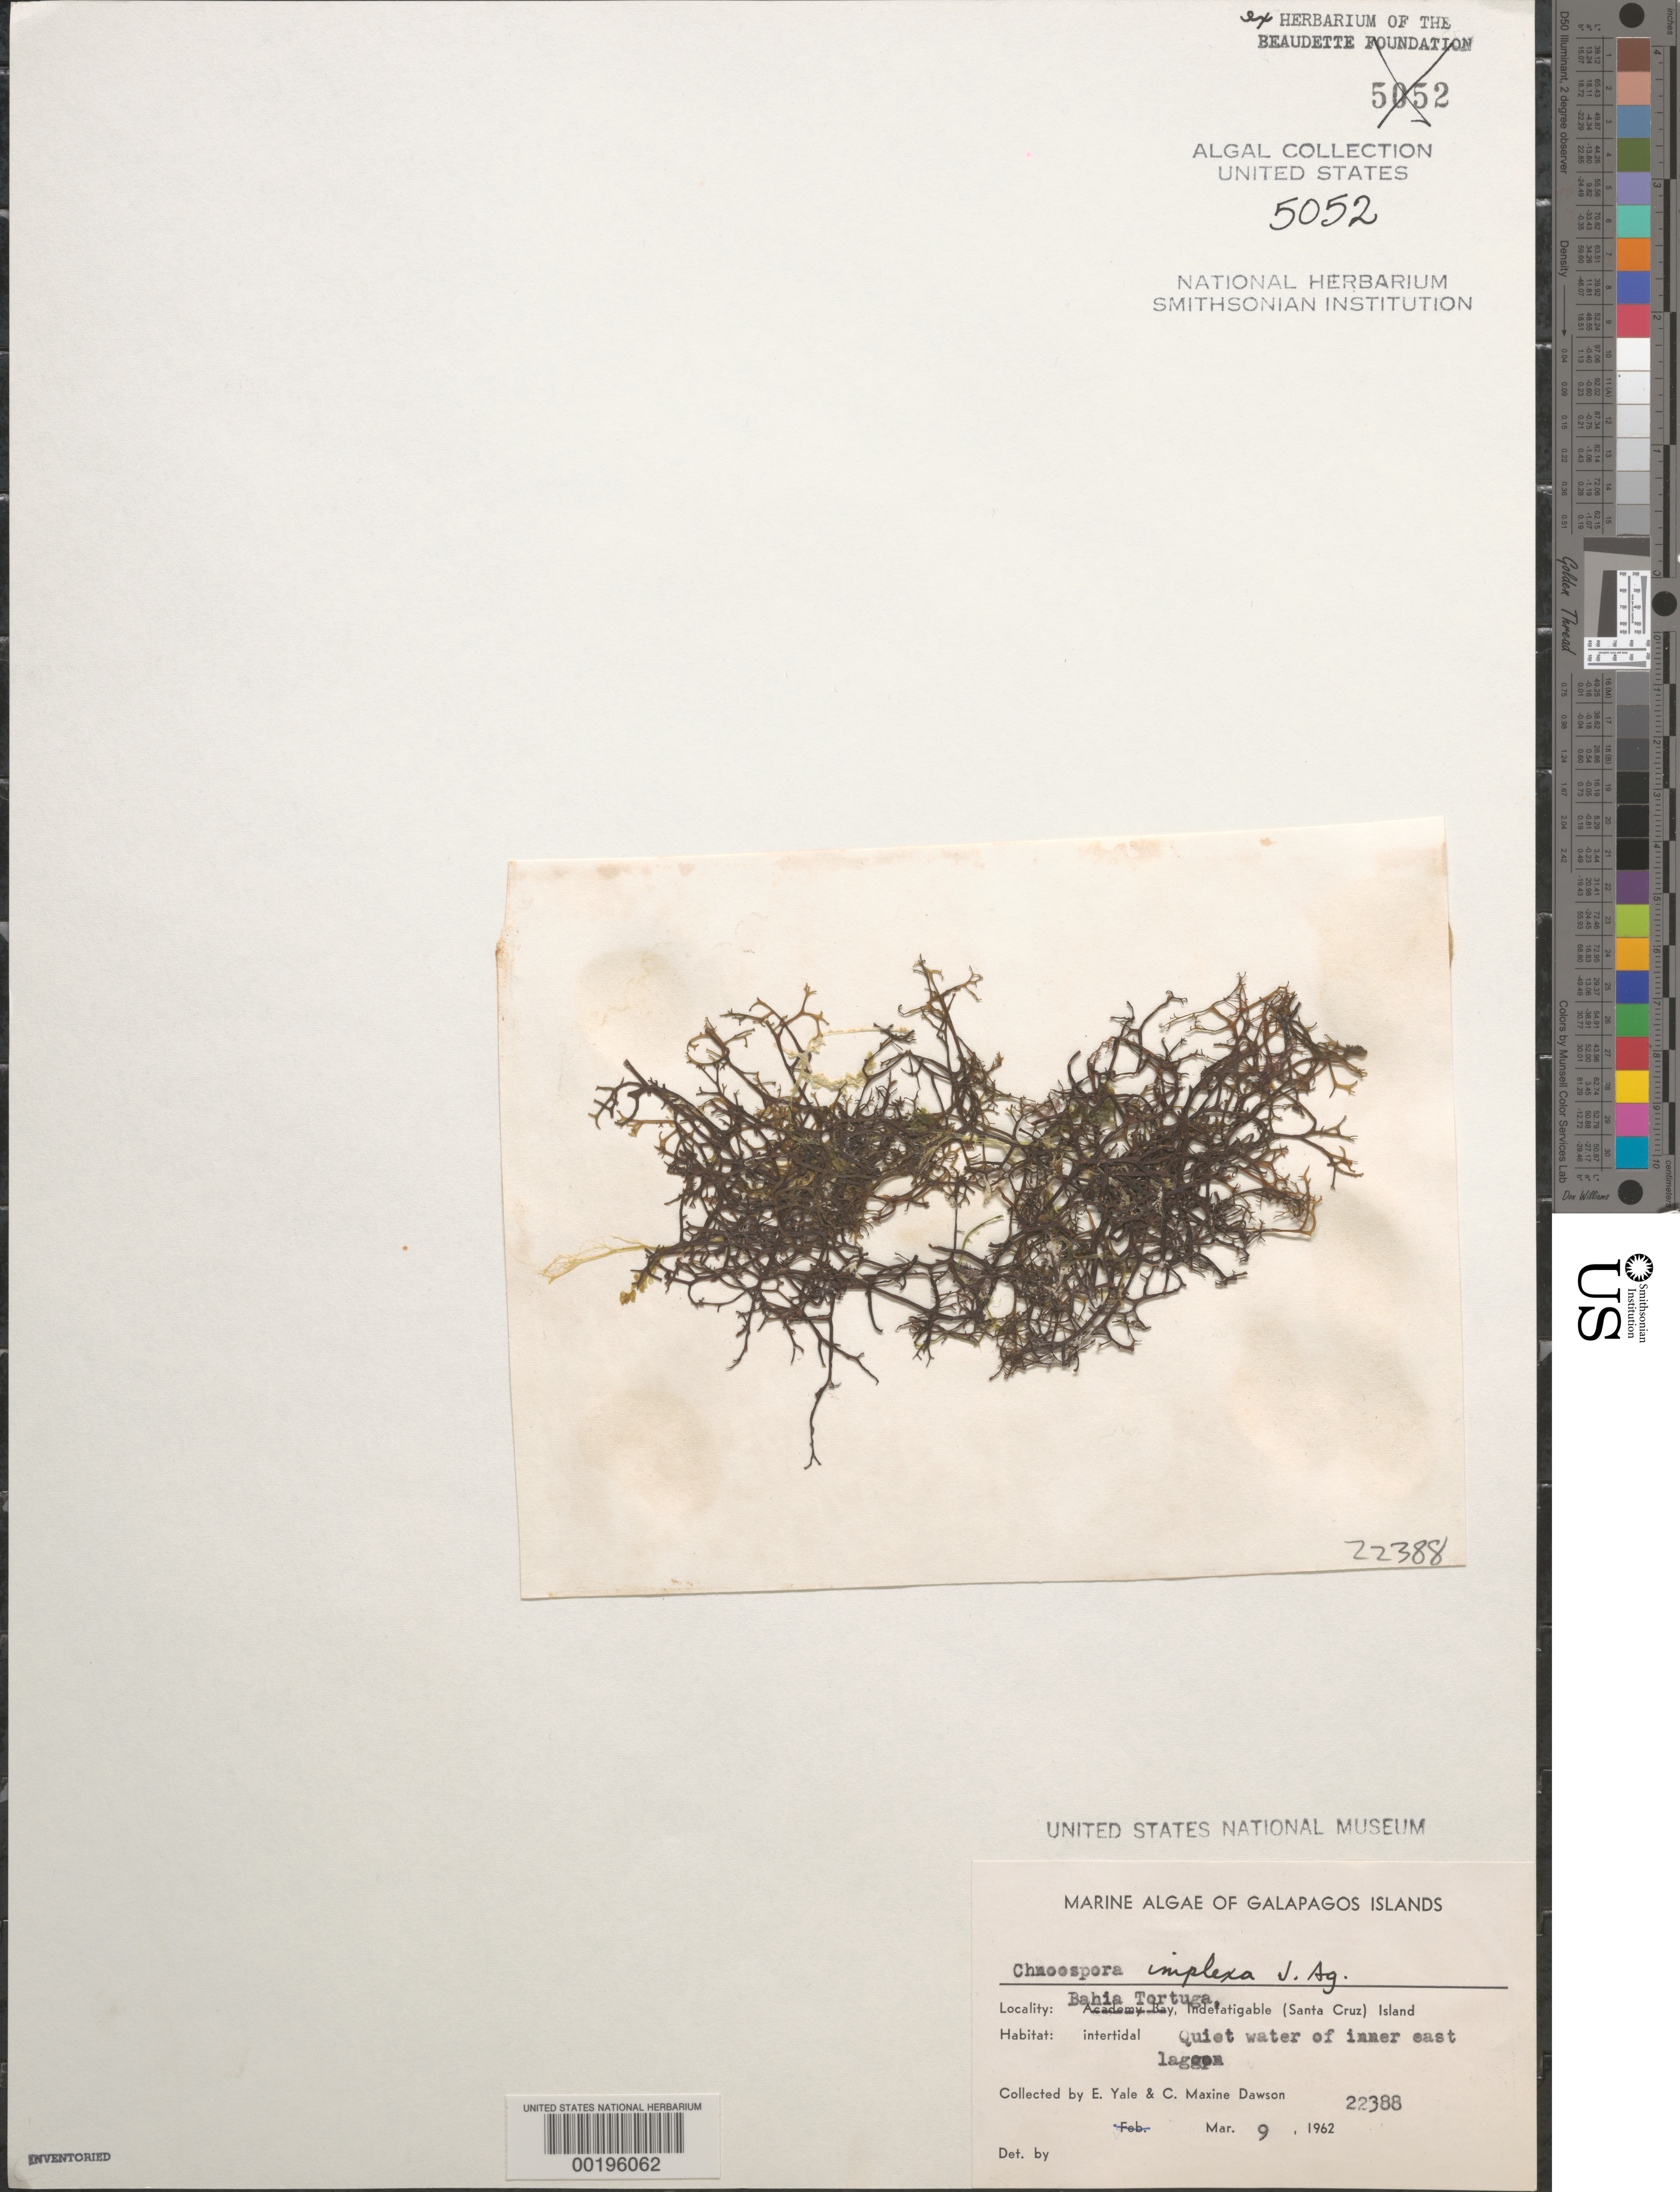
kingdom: Chromista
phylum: Ochrophyta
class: Phaeophyceae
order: Scytosiphonales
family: Scytosiphonaceae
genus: Pseudochnoospora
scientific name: Pseudochnoospora implexa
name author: (J. Agardh) Santiañez et al.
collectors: E. Y. Dawson & C. M. Dawson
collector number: EYD 22388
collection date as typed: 09 Mar 1962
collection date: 1962-03-09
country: Ecuador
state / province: Colón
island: Santa Cruz [Indefatigable, Chaves]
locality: Bahia Tortuga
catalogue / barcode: US 5052